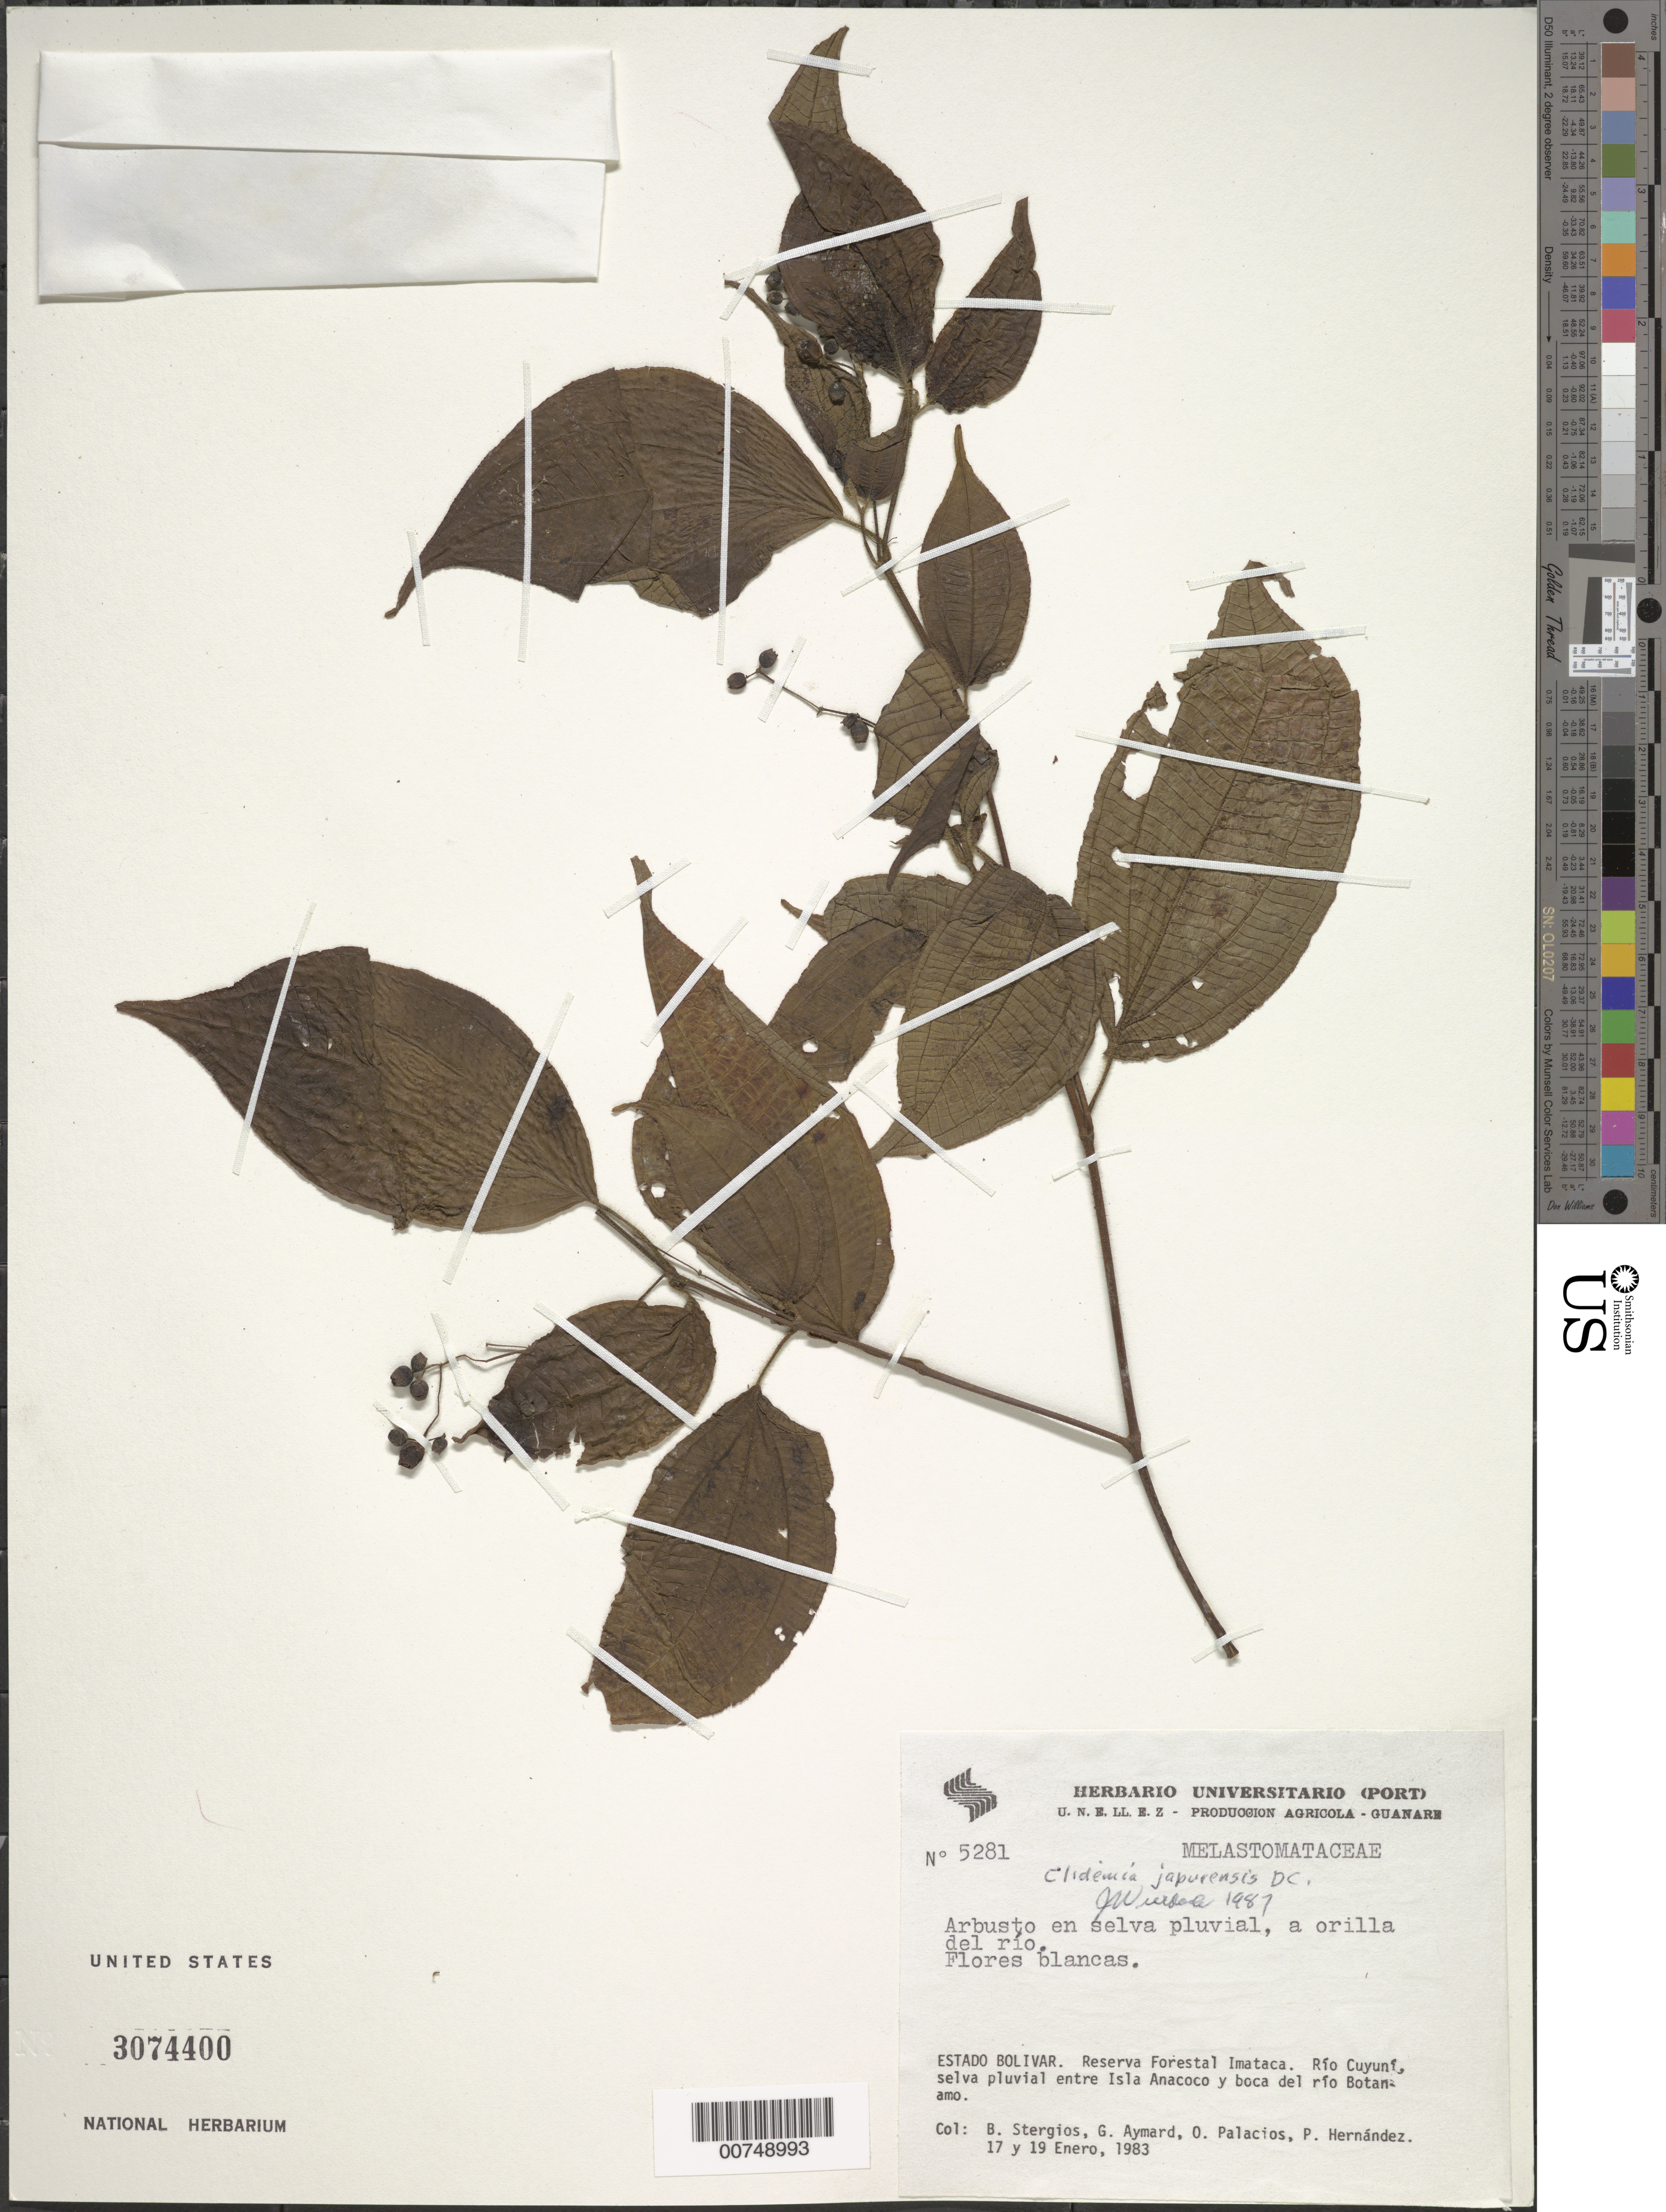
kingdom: Plantae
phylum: Tracheophyta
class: Magnoliopsida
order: Myrtales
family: Melastomataceae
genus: Clidemia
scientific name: Clidemia japurensis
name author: DC.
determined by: Wurdack, John J., (US), US (UNITED STATES)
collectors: B. G. Stergios, G. A. Aymard, O. Palacios & P. Hernández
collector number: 5281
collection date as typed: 17-Jan-83 to 19-Jan-83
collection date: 1983-01-17/1983-01-19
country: Venezuela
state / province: Bolívar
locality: Reserva Forestal Imataca, Río Cuyuni, Isla Anacoco y boca del Río Botanamo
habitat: Selva pluvial y humedo tropical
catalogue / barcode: US 3074400